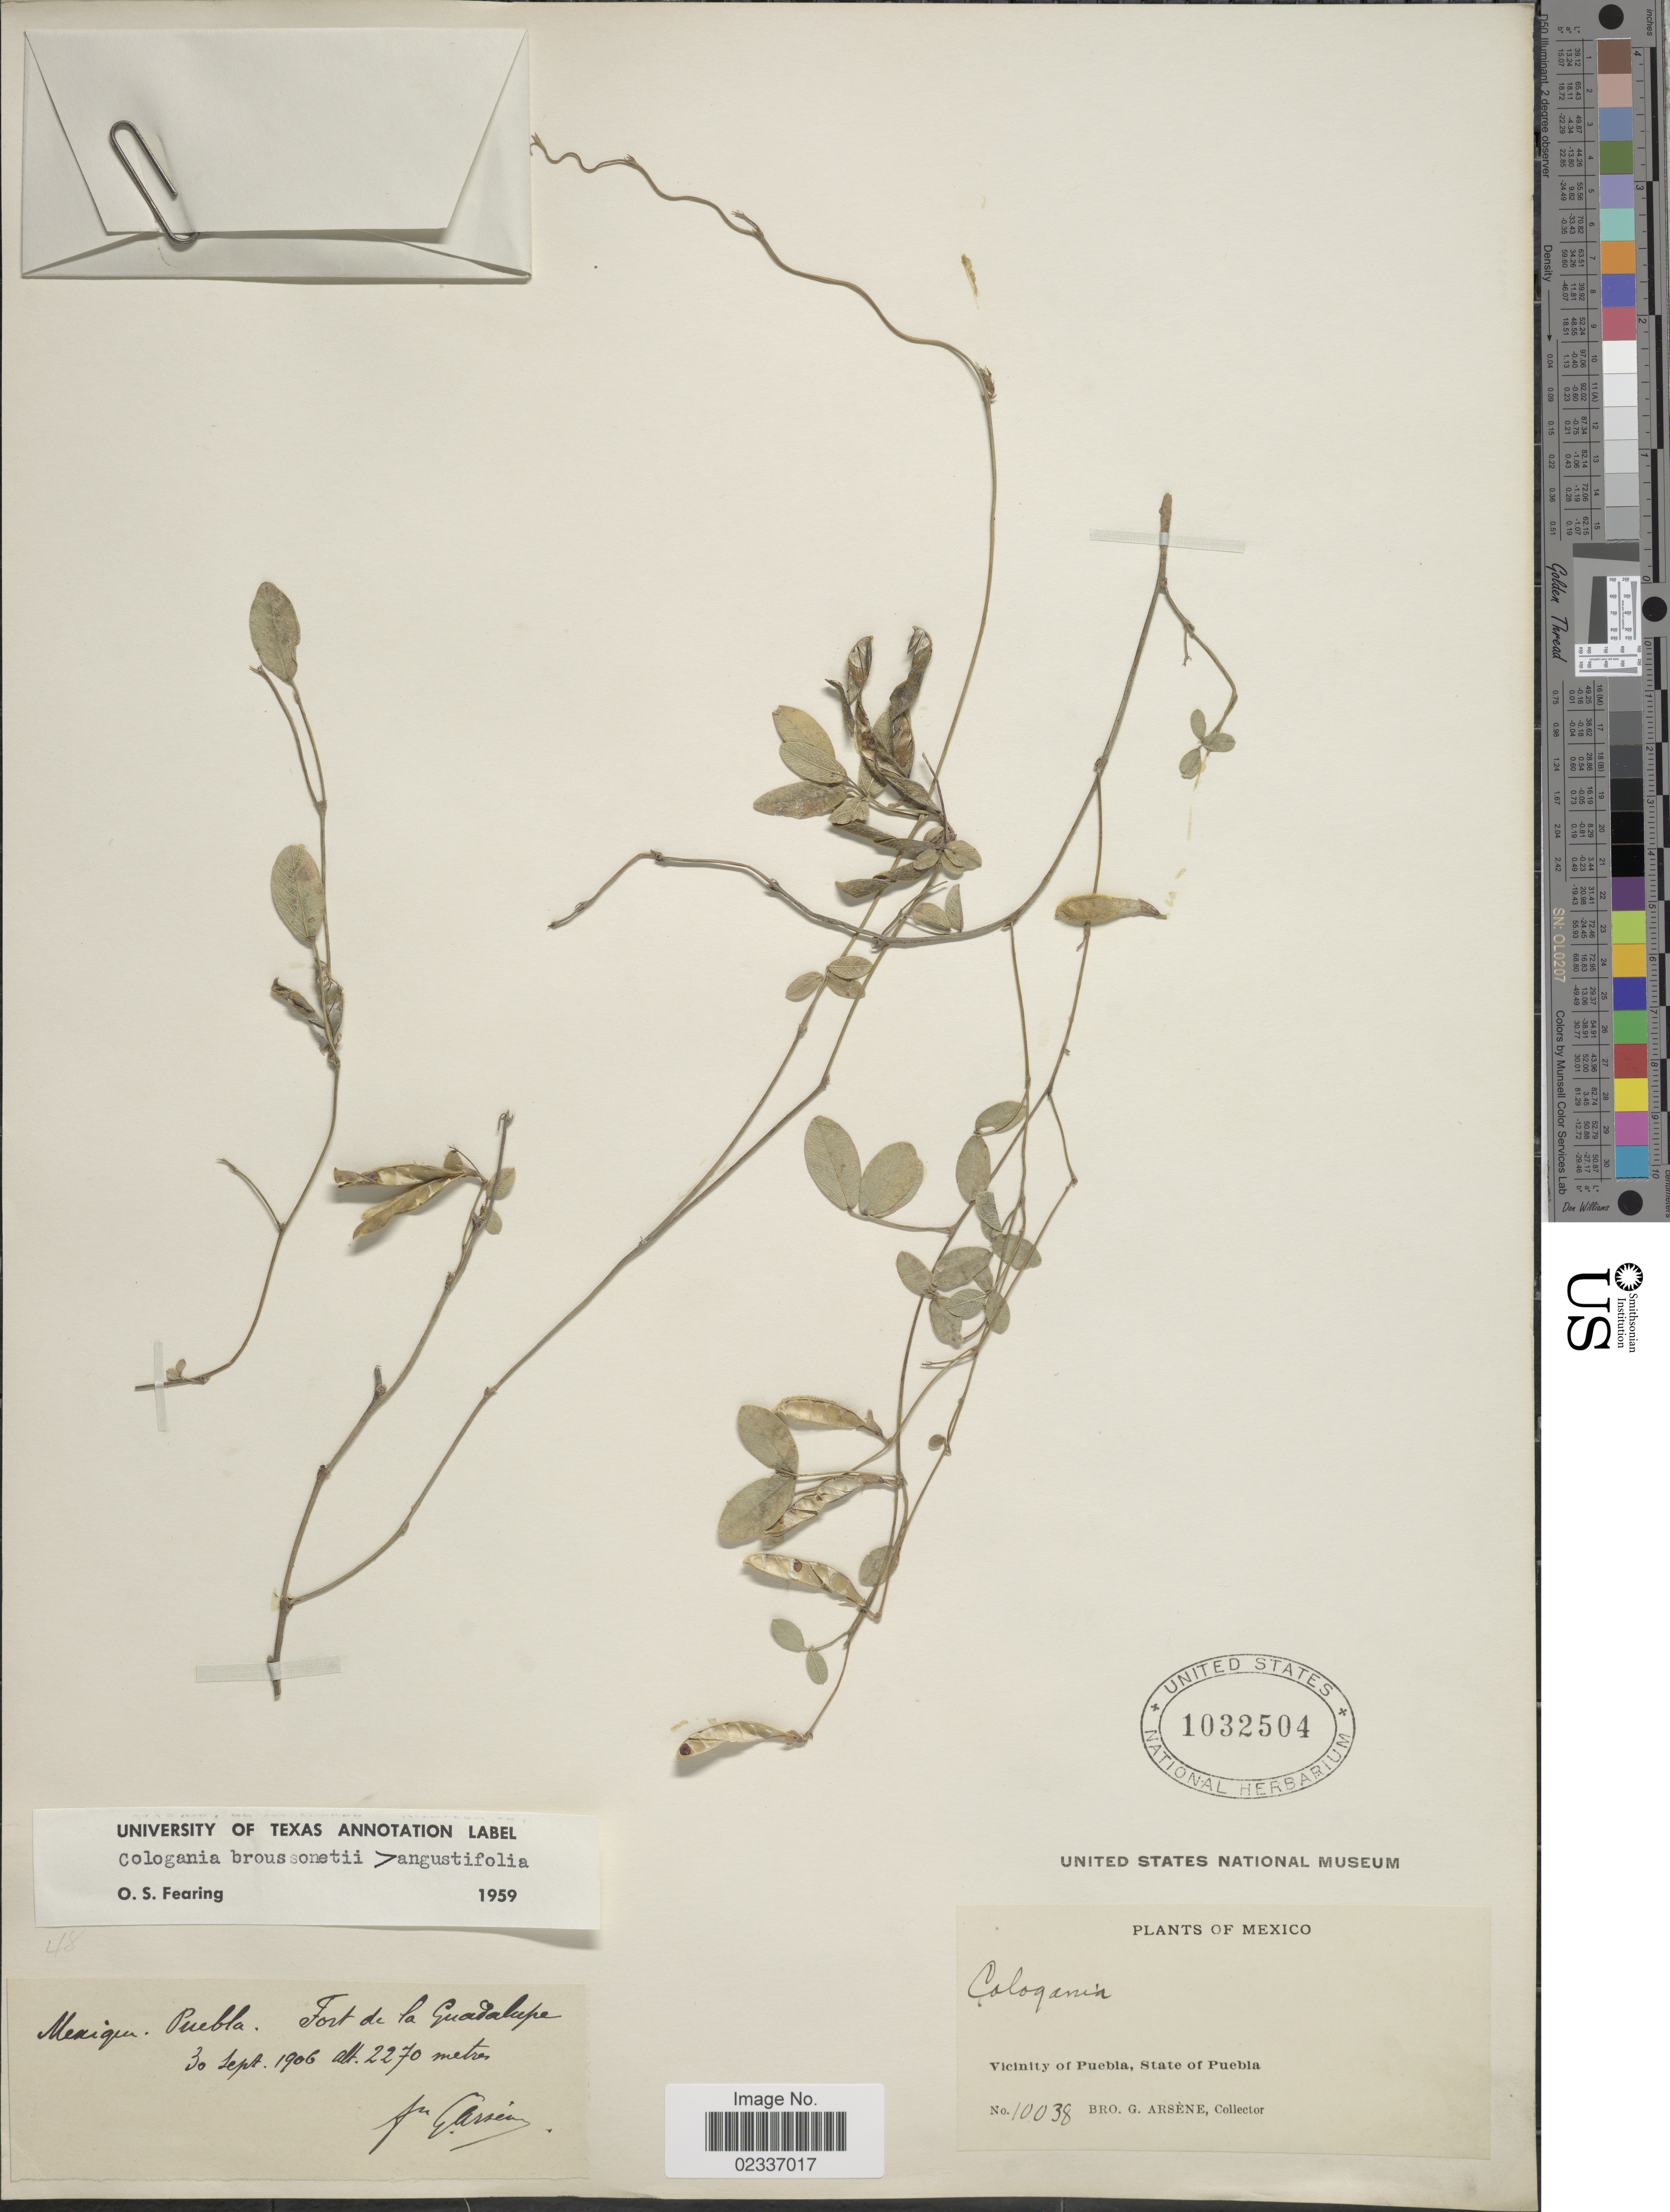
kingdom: Plantae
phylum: Tracheophyta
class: Magnoliopsida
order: Fabales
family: Fabaceae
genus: Cologania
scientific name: Cologania angustifolia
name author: Kunth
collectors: Bro. G. Arsène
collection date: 1906-09-30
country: Mexico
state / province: Puebla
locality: State of Pueblo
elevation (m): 2270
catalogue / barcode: US 1032504